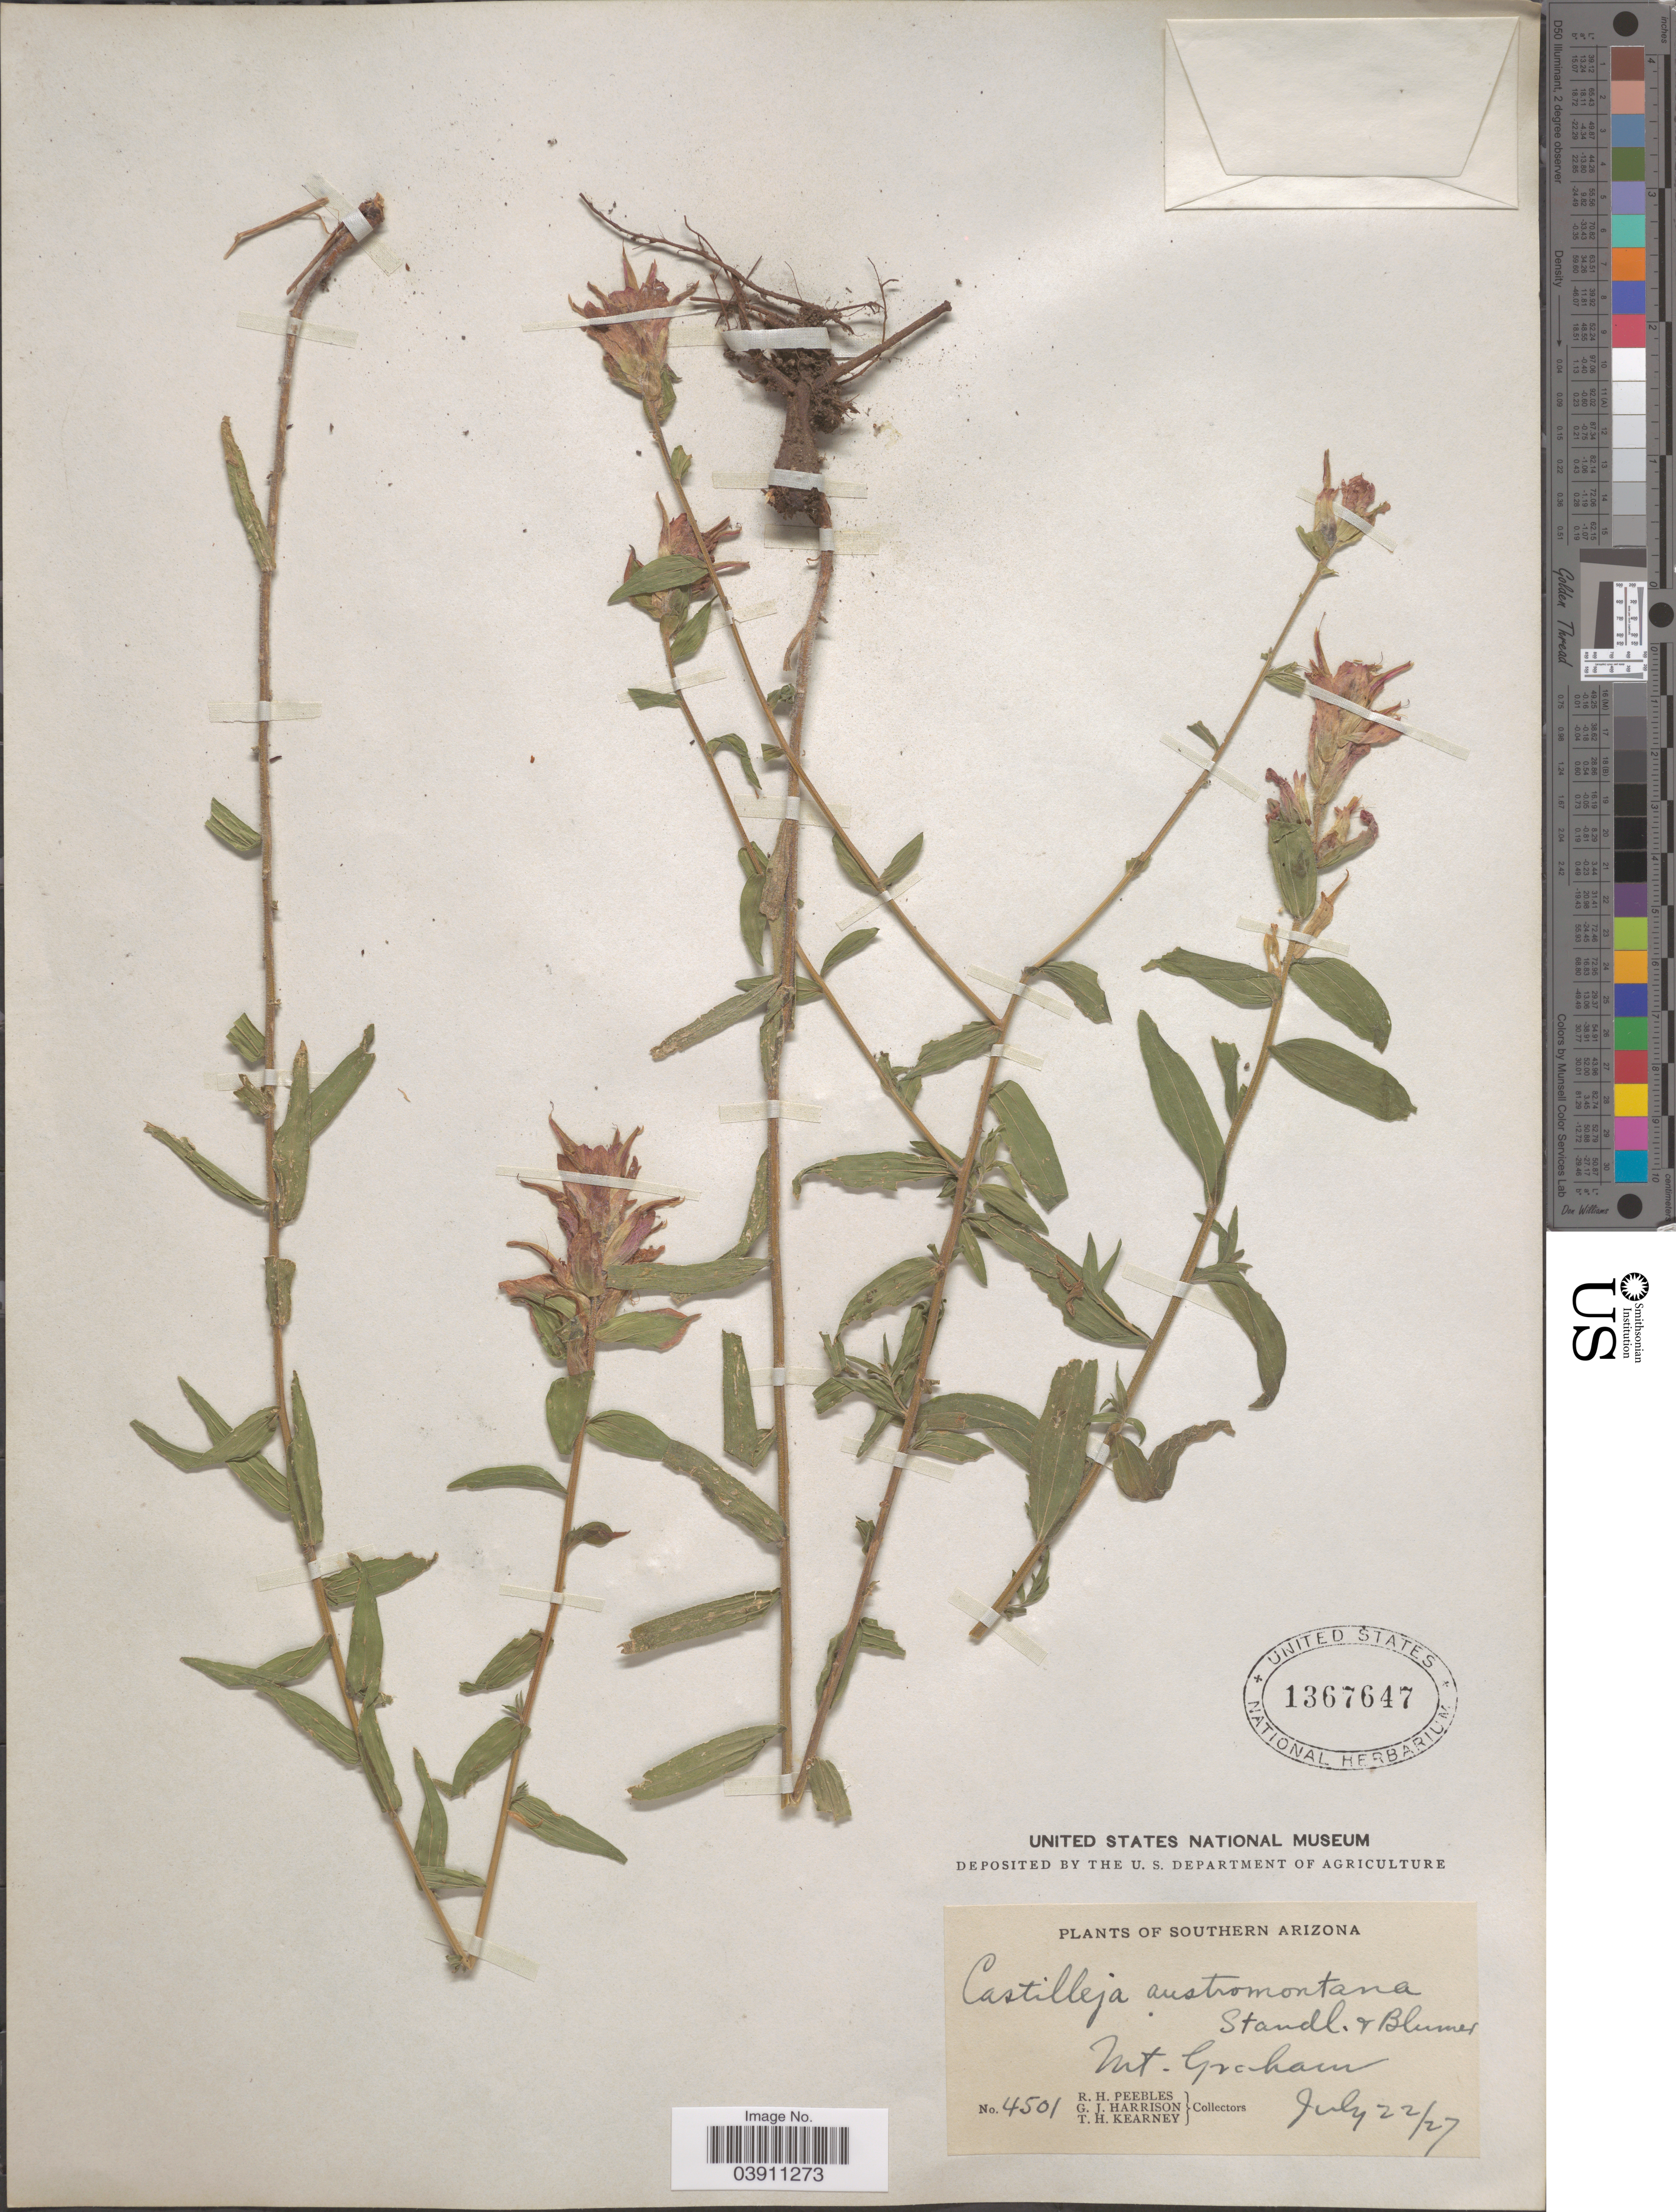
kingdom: Plantae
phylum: Tracheophyta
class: Magnoliopsida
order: Lamiales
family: Orobanchaceae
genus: Castilleja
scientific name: Castilleja austromontana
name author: Standl. & Blumer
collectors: R. H. Peebles, G. J. Harrison & T. H. Kearney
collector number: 4501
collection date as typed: Transcribed d/m/y: 22/7/27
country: United States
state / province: Arizona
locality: Southern Arizona. Mt. Graham.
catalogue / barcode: US 1367647